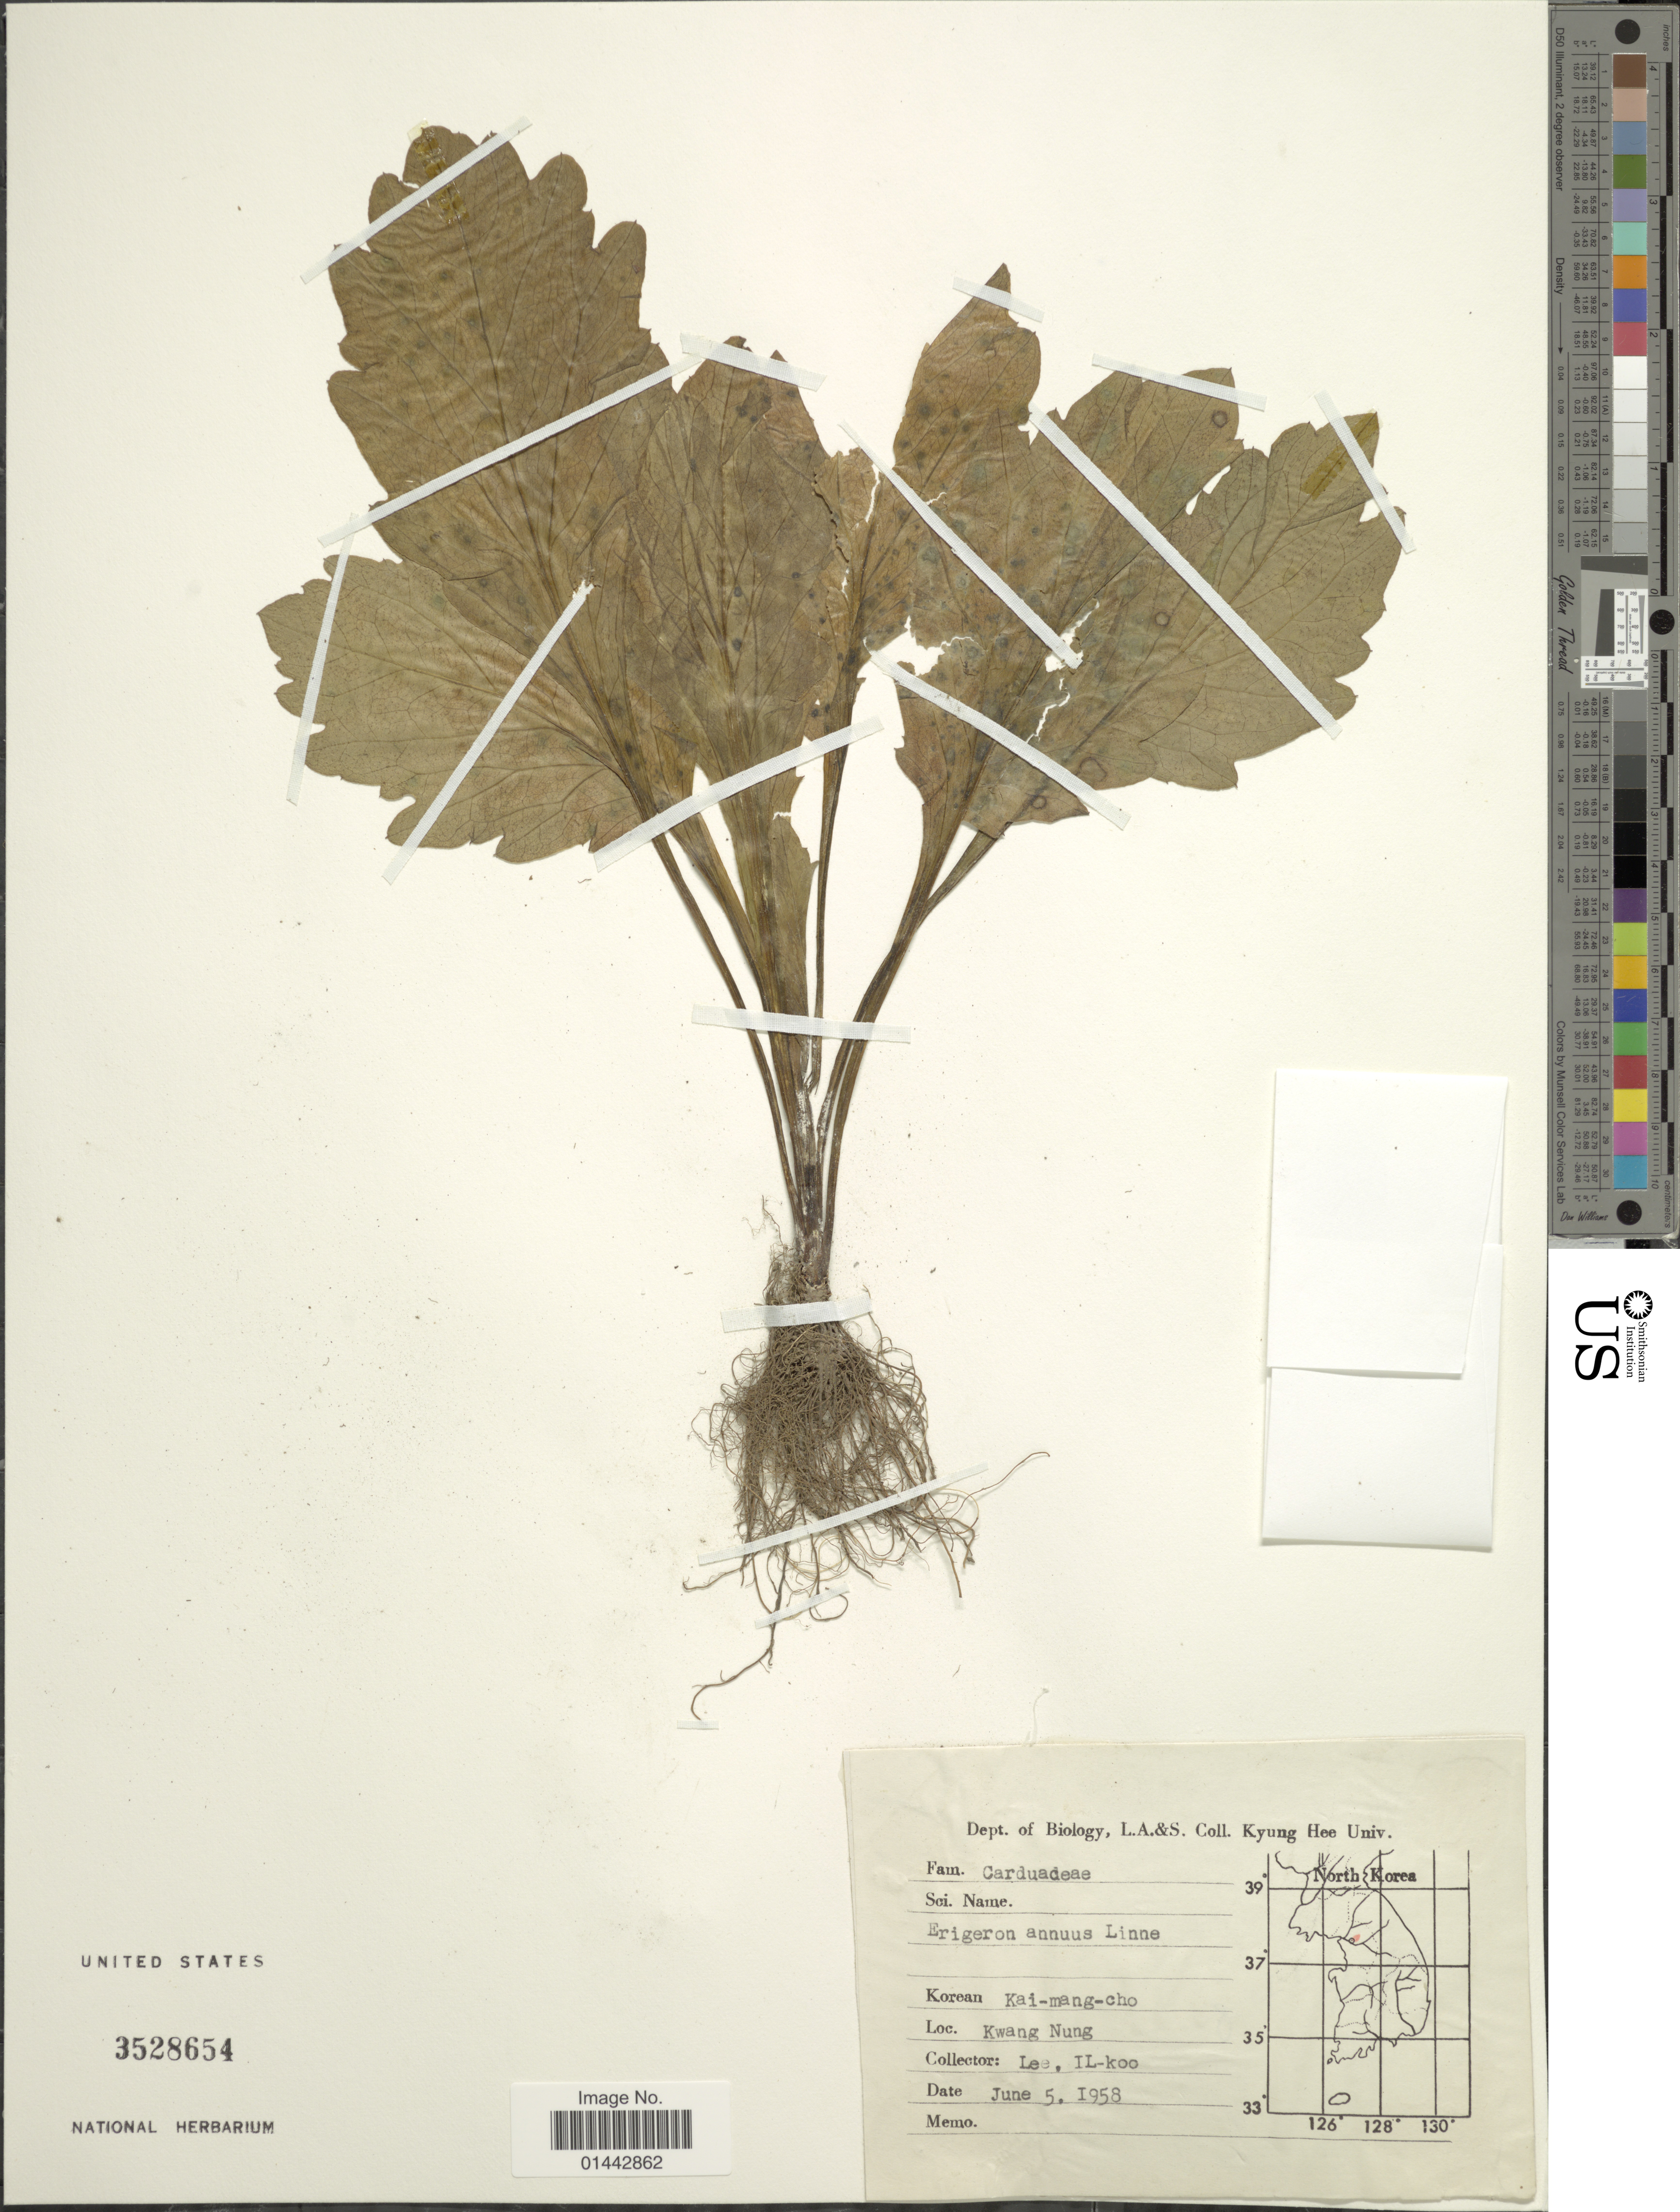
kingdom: Plantae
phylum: Tracheophyta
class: Magnoliopsida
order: Asterales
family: Asteraceae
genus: Erigeron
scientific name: Erigeron annuus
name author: (L.) Pers.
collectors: I. Lee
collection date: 1958-06-05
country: South Korea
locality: Kwang Nung.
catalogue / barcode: US 3528654